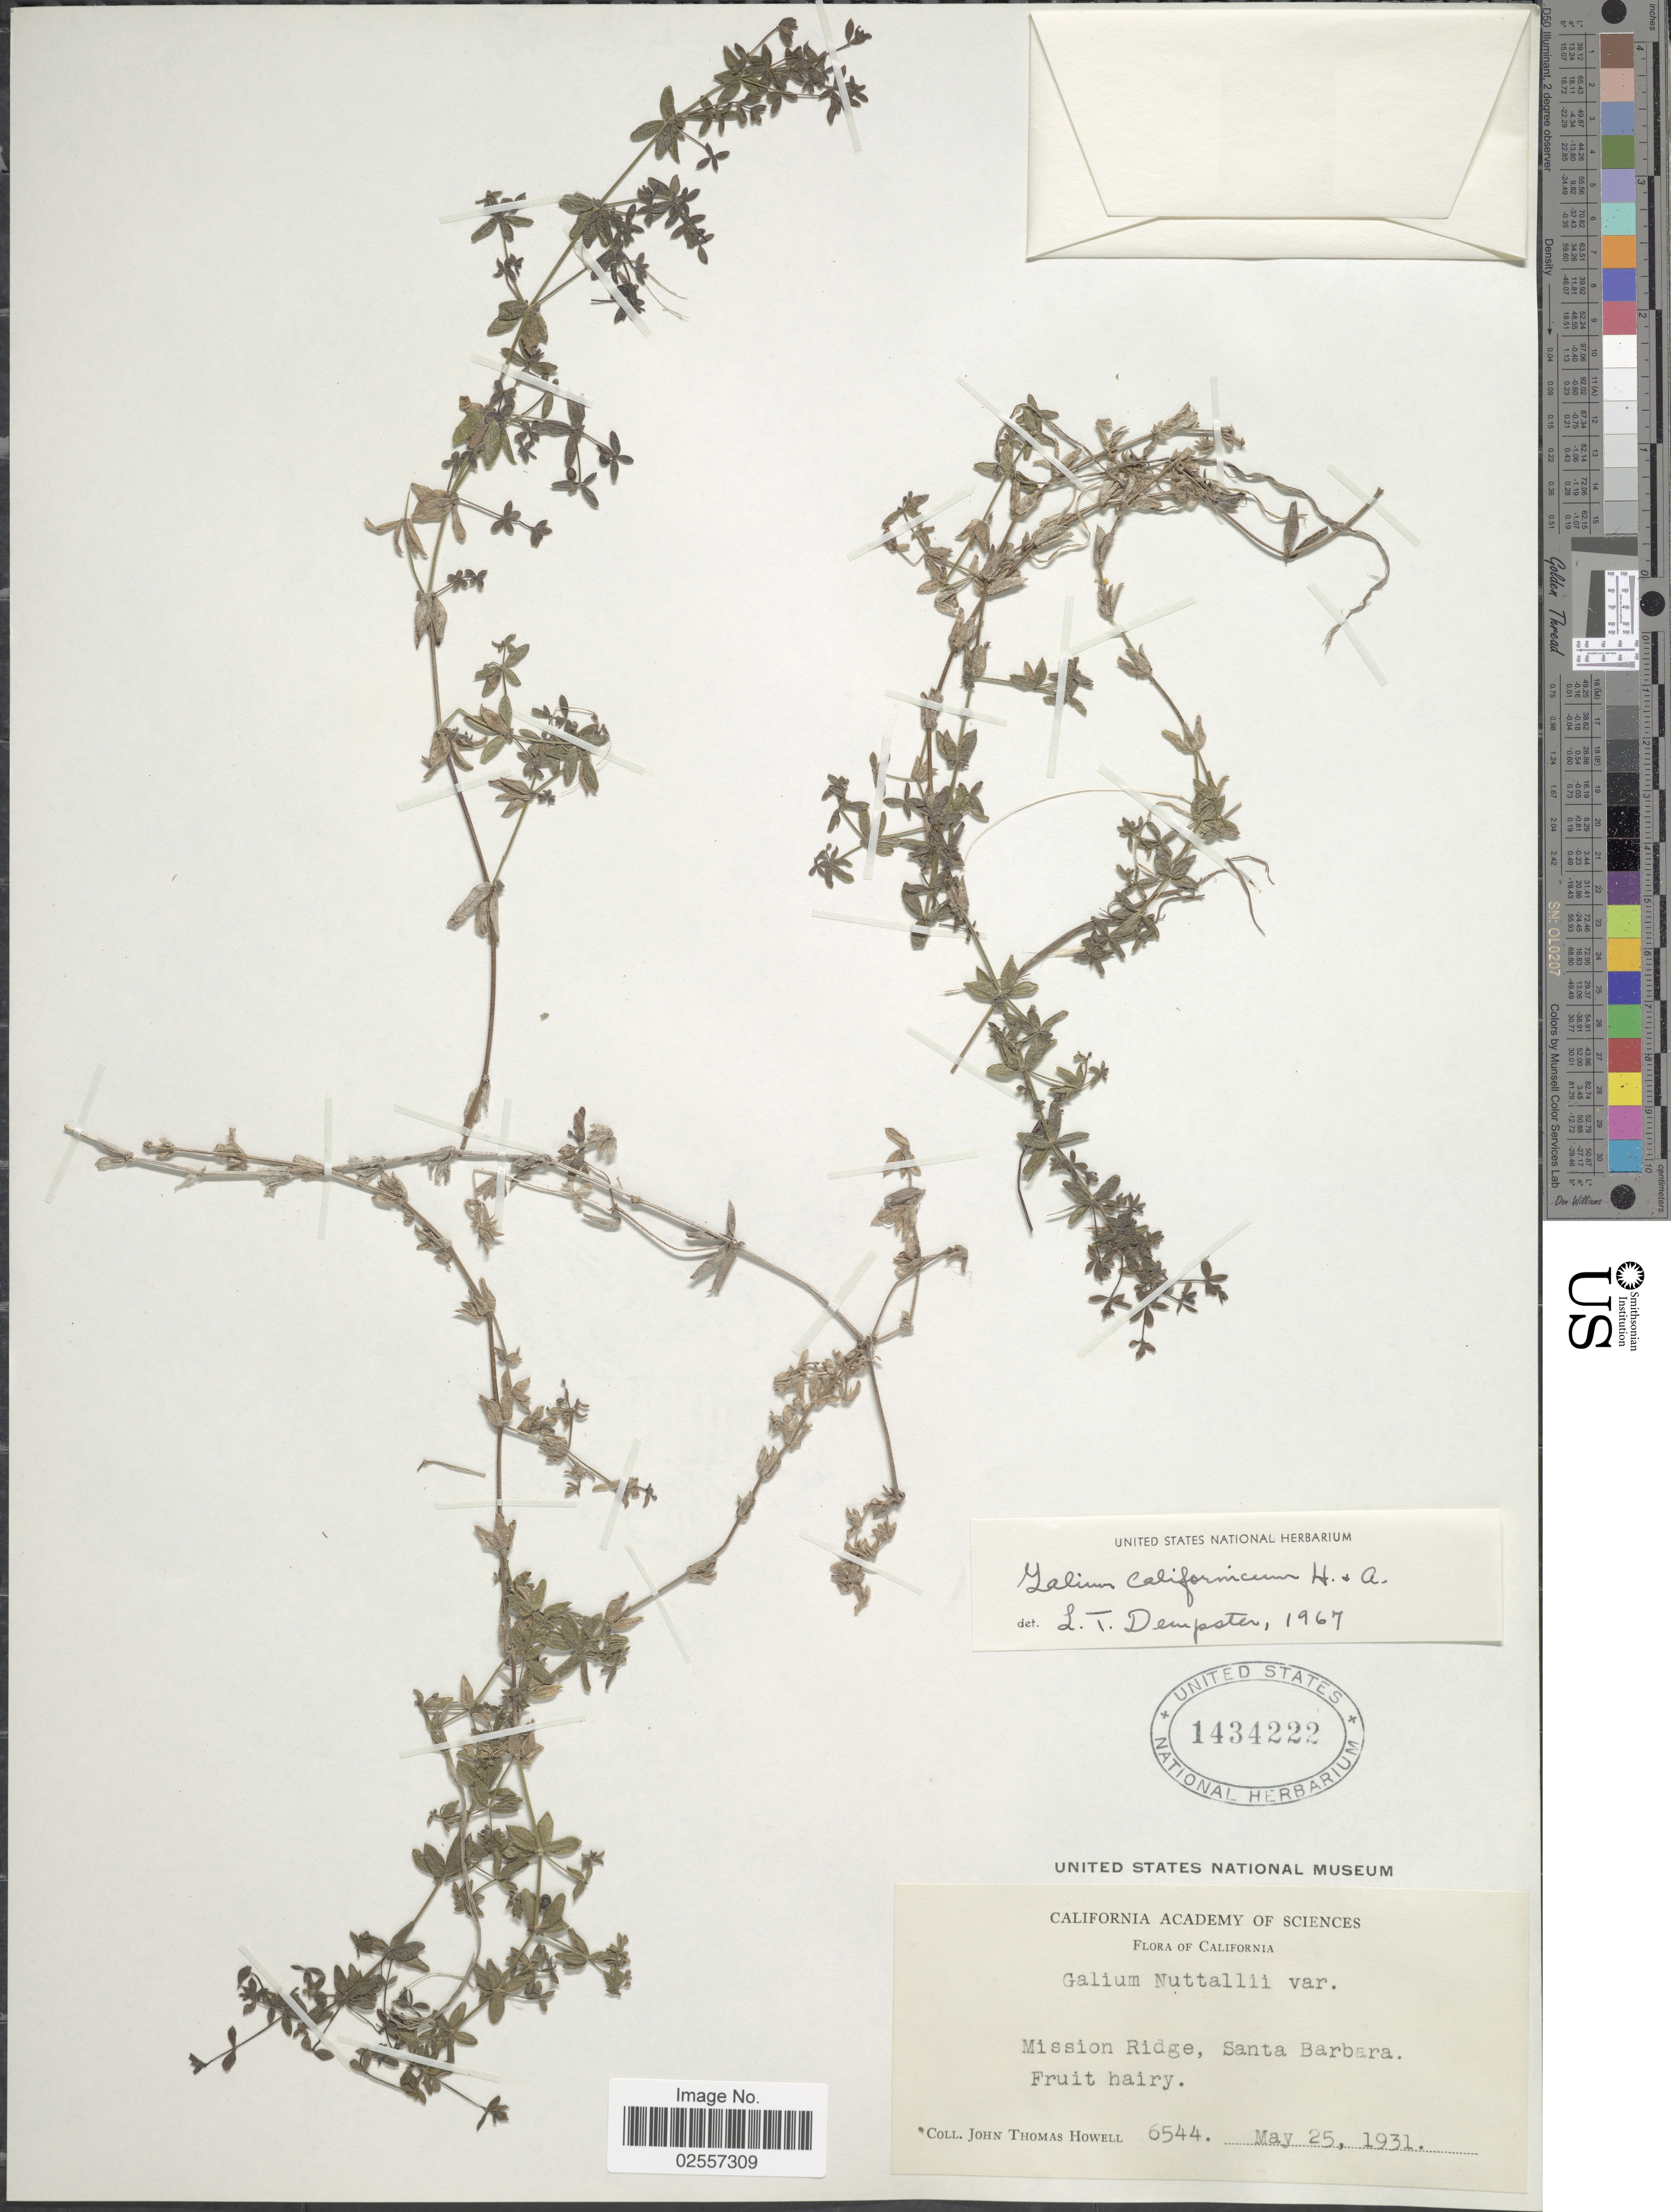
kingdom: Plantae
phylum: Tracheophyta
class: Magnoliopsida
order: Gentianales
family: Rubiaceae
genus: Galium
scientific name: Galium californicum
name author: Hook. & Arn.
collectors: J. T. Howell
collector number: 6544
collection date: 1931-05-25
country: United States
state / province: California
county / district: Santa Barbara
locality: Mission Ridge, Santa Barbara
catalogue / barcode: US 1434222